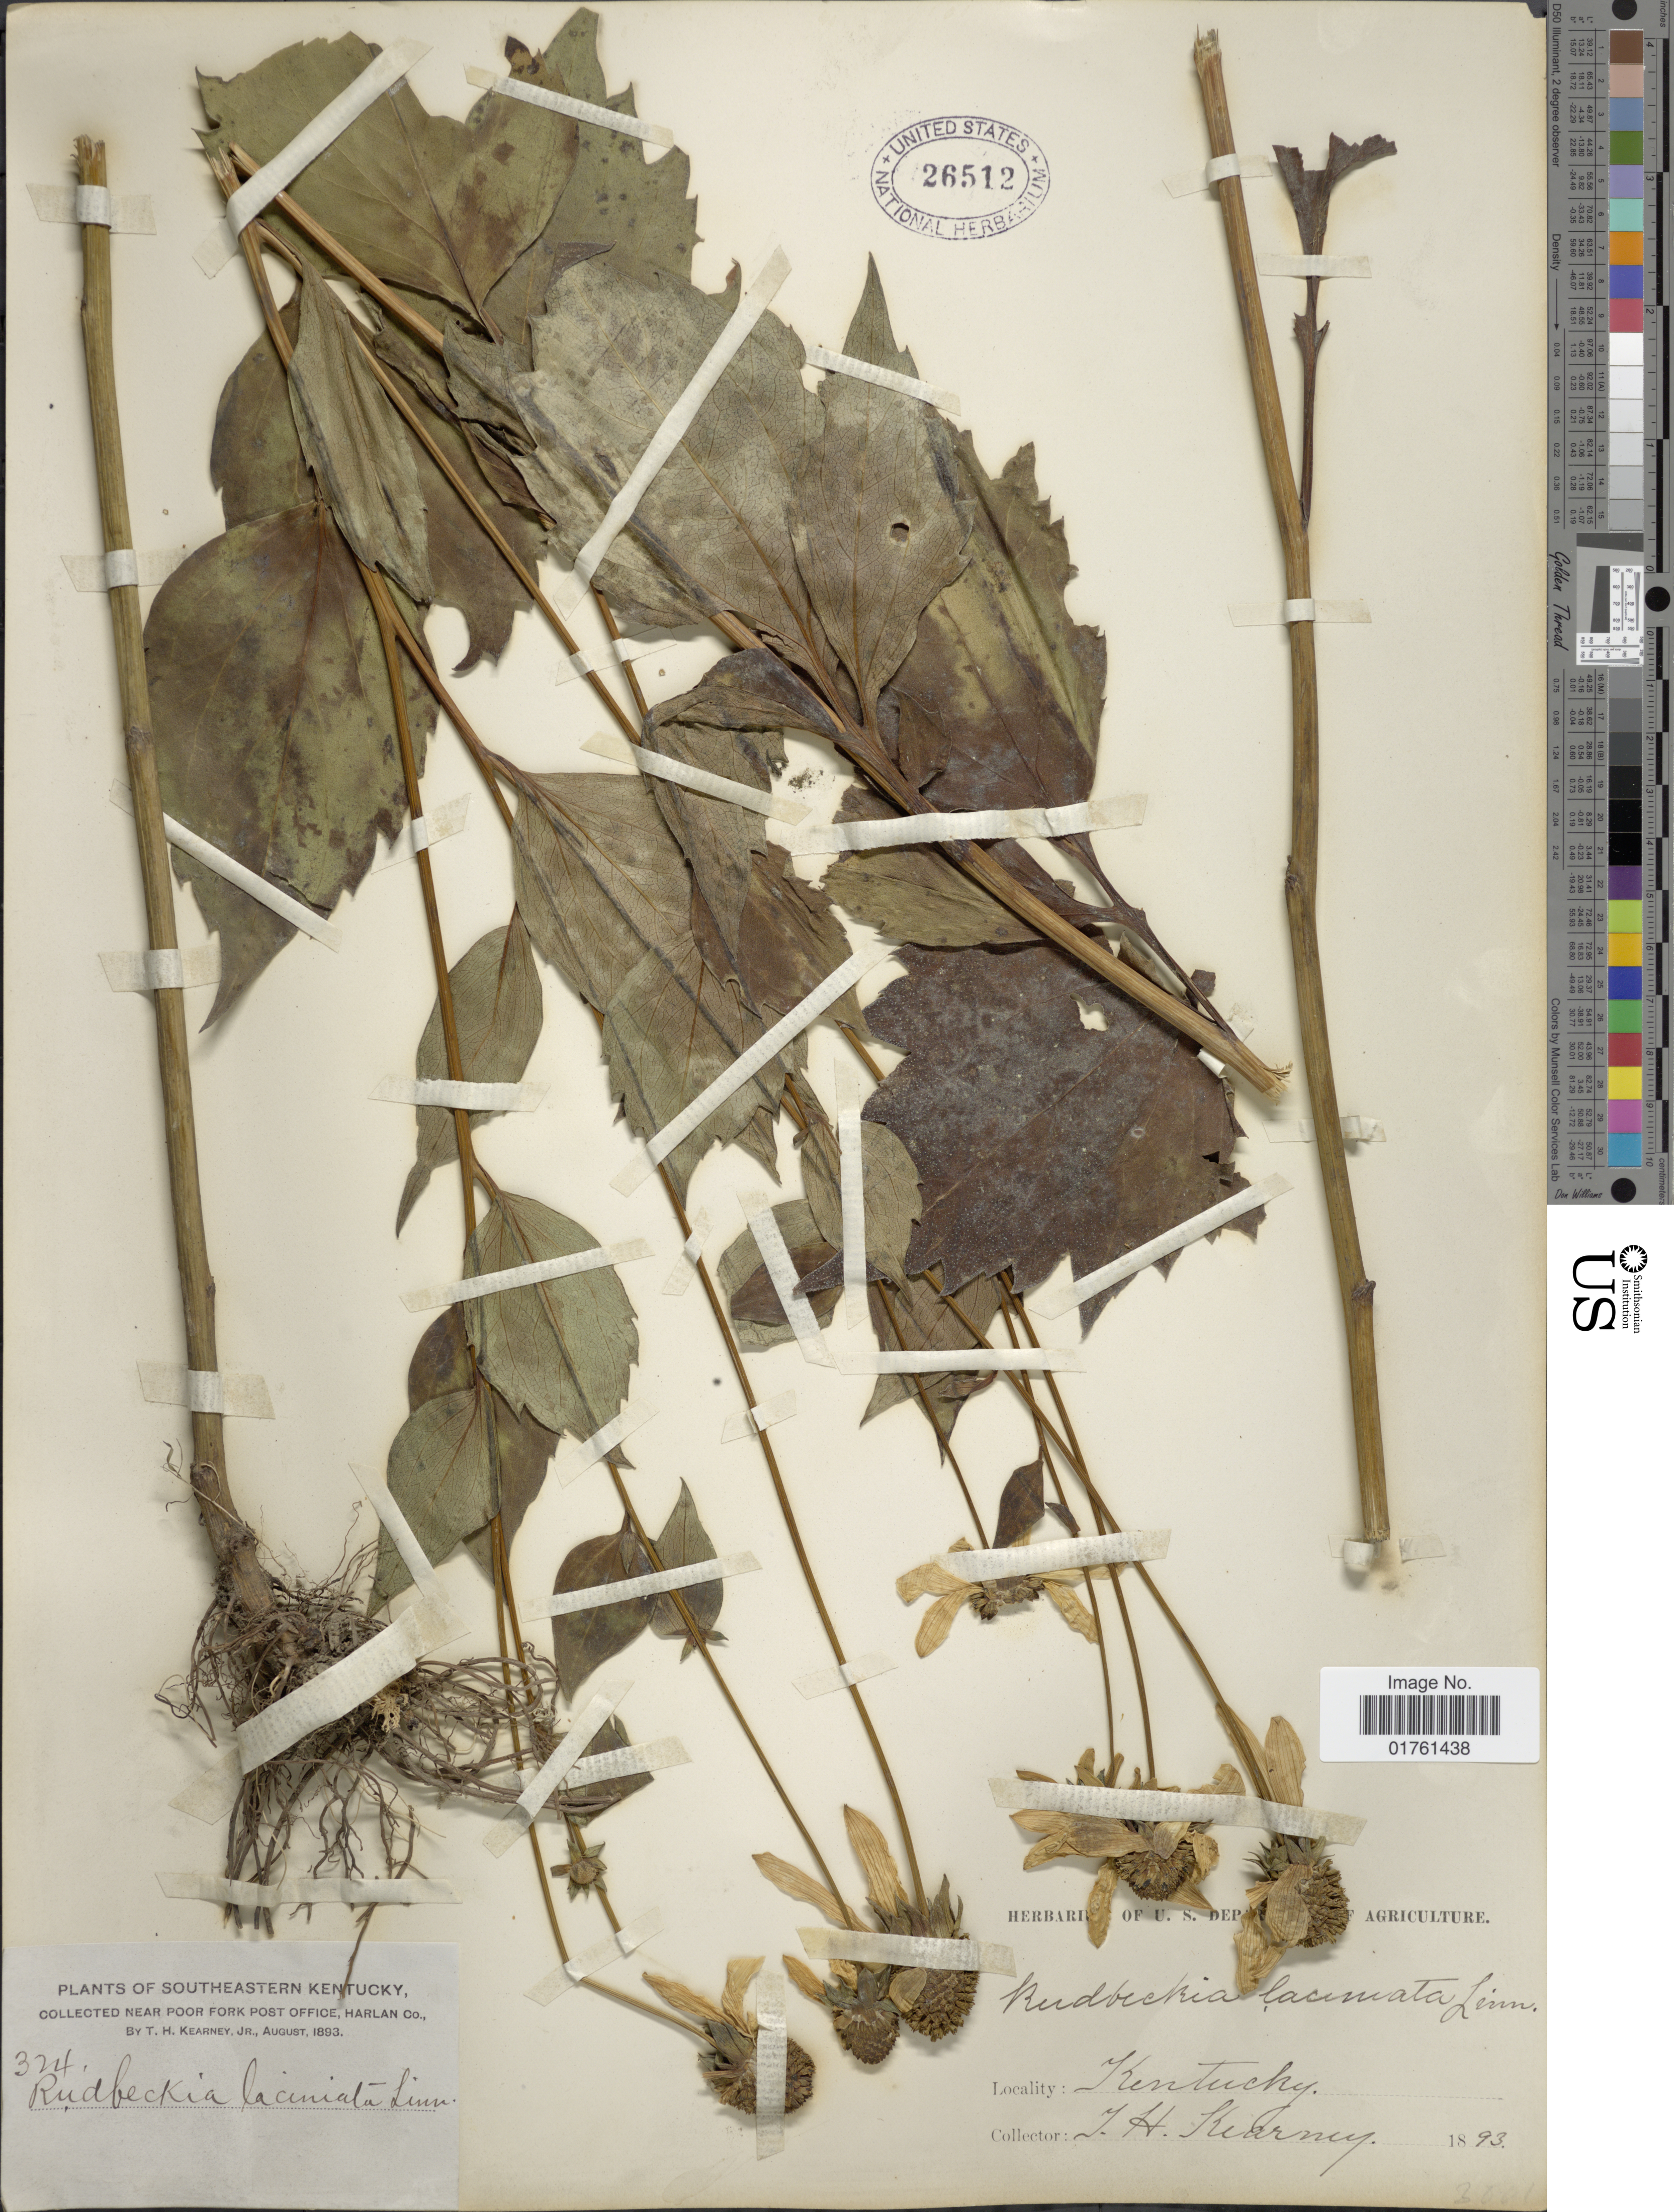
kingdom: Plantae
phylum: Tracheophyta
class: Magnoliopsida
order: Asterales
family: Asteraceae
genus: Rudbeckia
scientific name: Rudbeckia laciniata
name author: L.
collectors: T. H. Kearney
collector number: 324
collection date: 1893-08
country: United States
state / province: Kentucky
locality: Southeastern Kentucky, near Poor Fork Post Office, Harlan Co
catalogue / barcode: US 26512